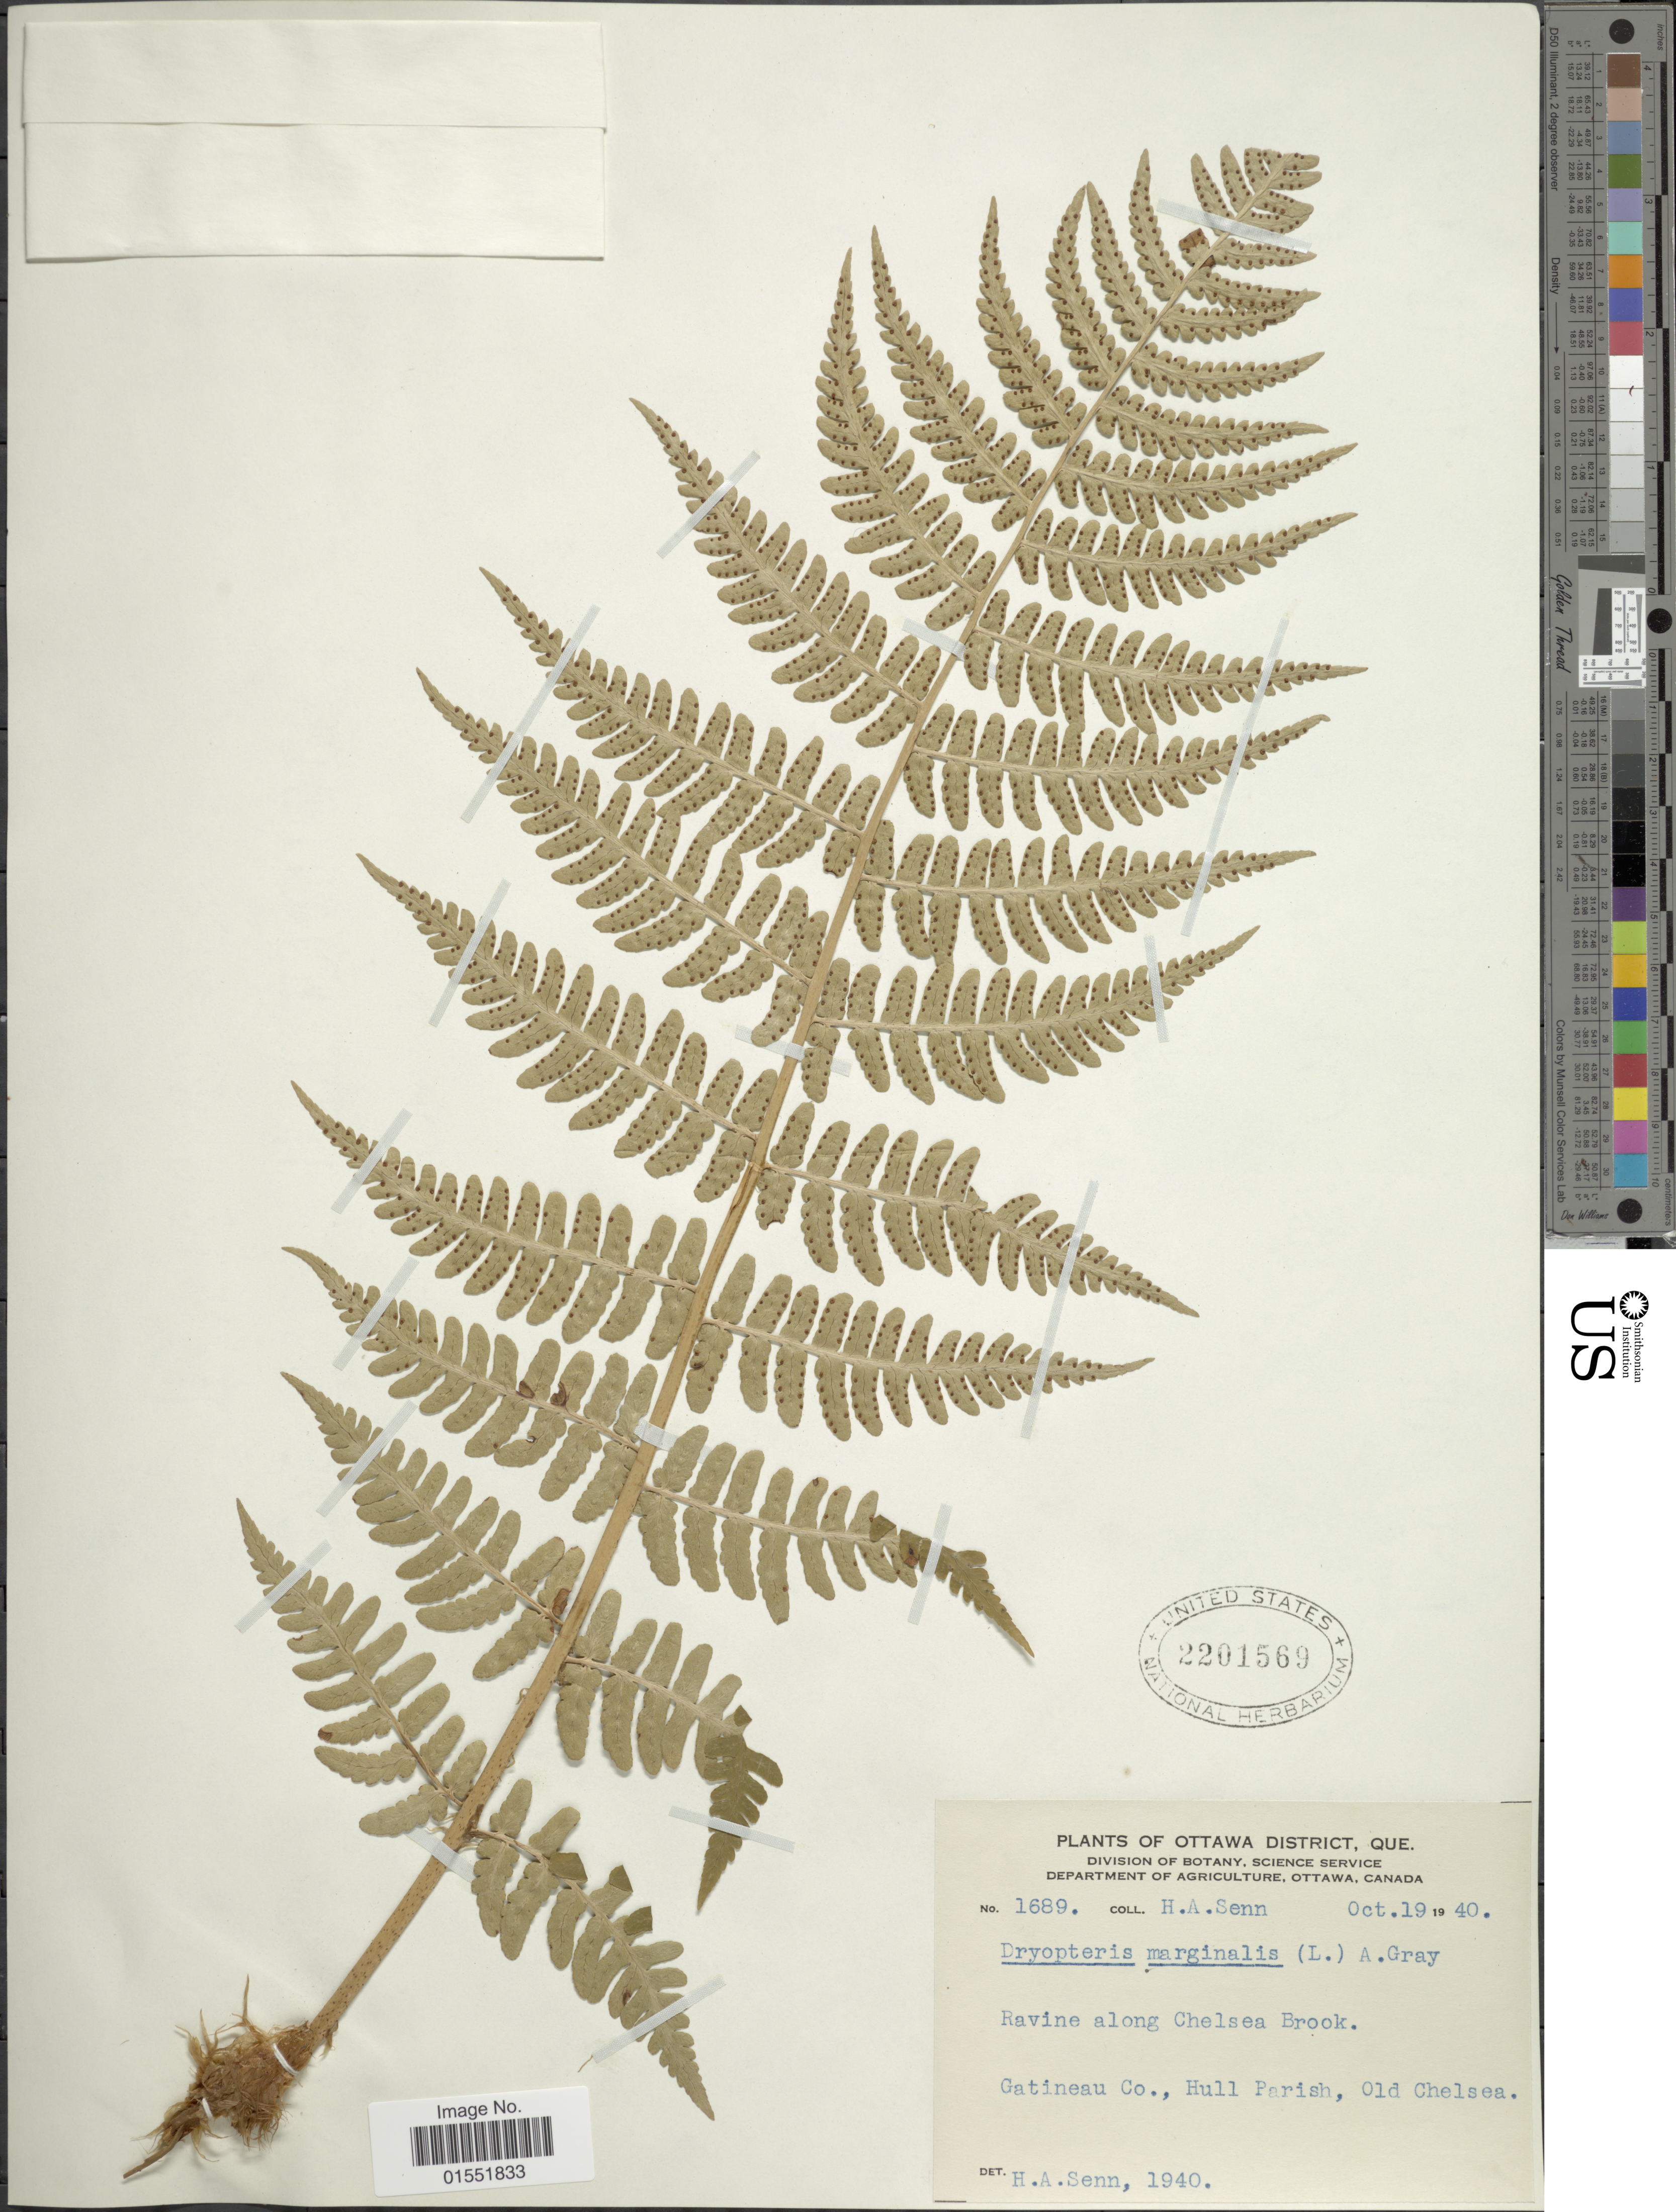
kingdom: Plantae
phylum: Tracheophyta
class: Polypodiopsida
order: Polypodiales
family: Dryopteridaceae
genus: Dryopteris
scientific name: Dryopteris marginalis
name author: (L.) A. Gray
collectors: H. Senn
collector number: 1689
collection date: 1940-10-19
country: Canada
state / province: Quebec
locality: Ottawa District. Ravine along Chelsea Brook. Gatineau Co., Hull Parish, Old Chelsea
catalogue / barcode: US 2201569